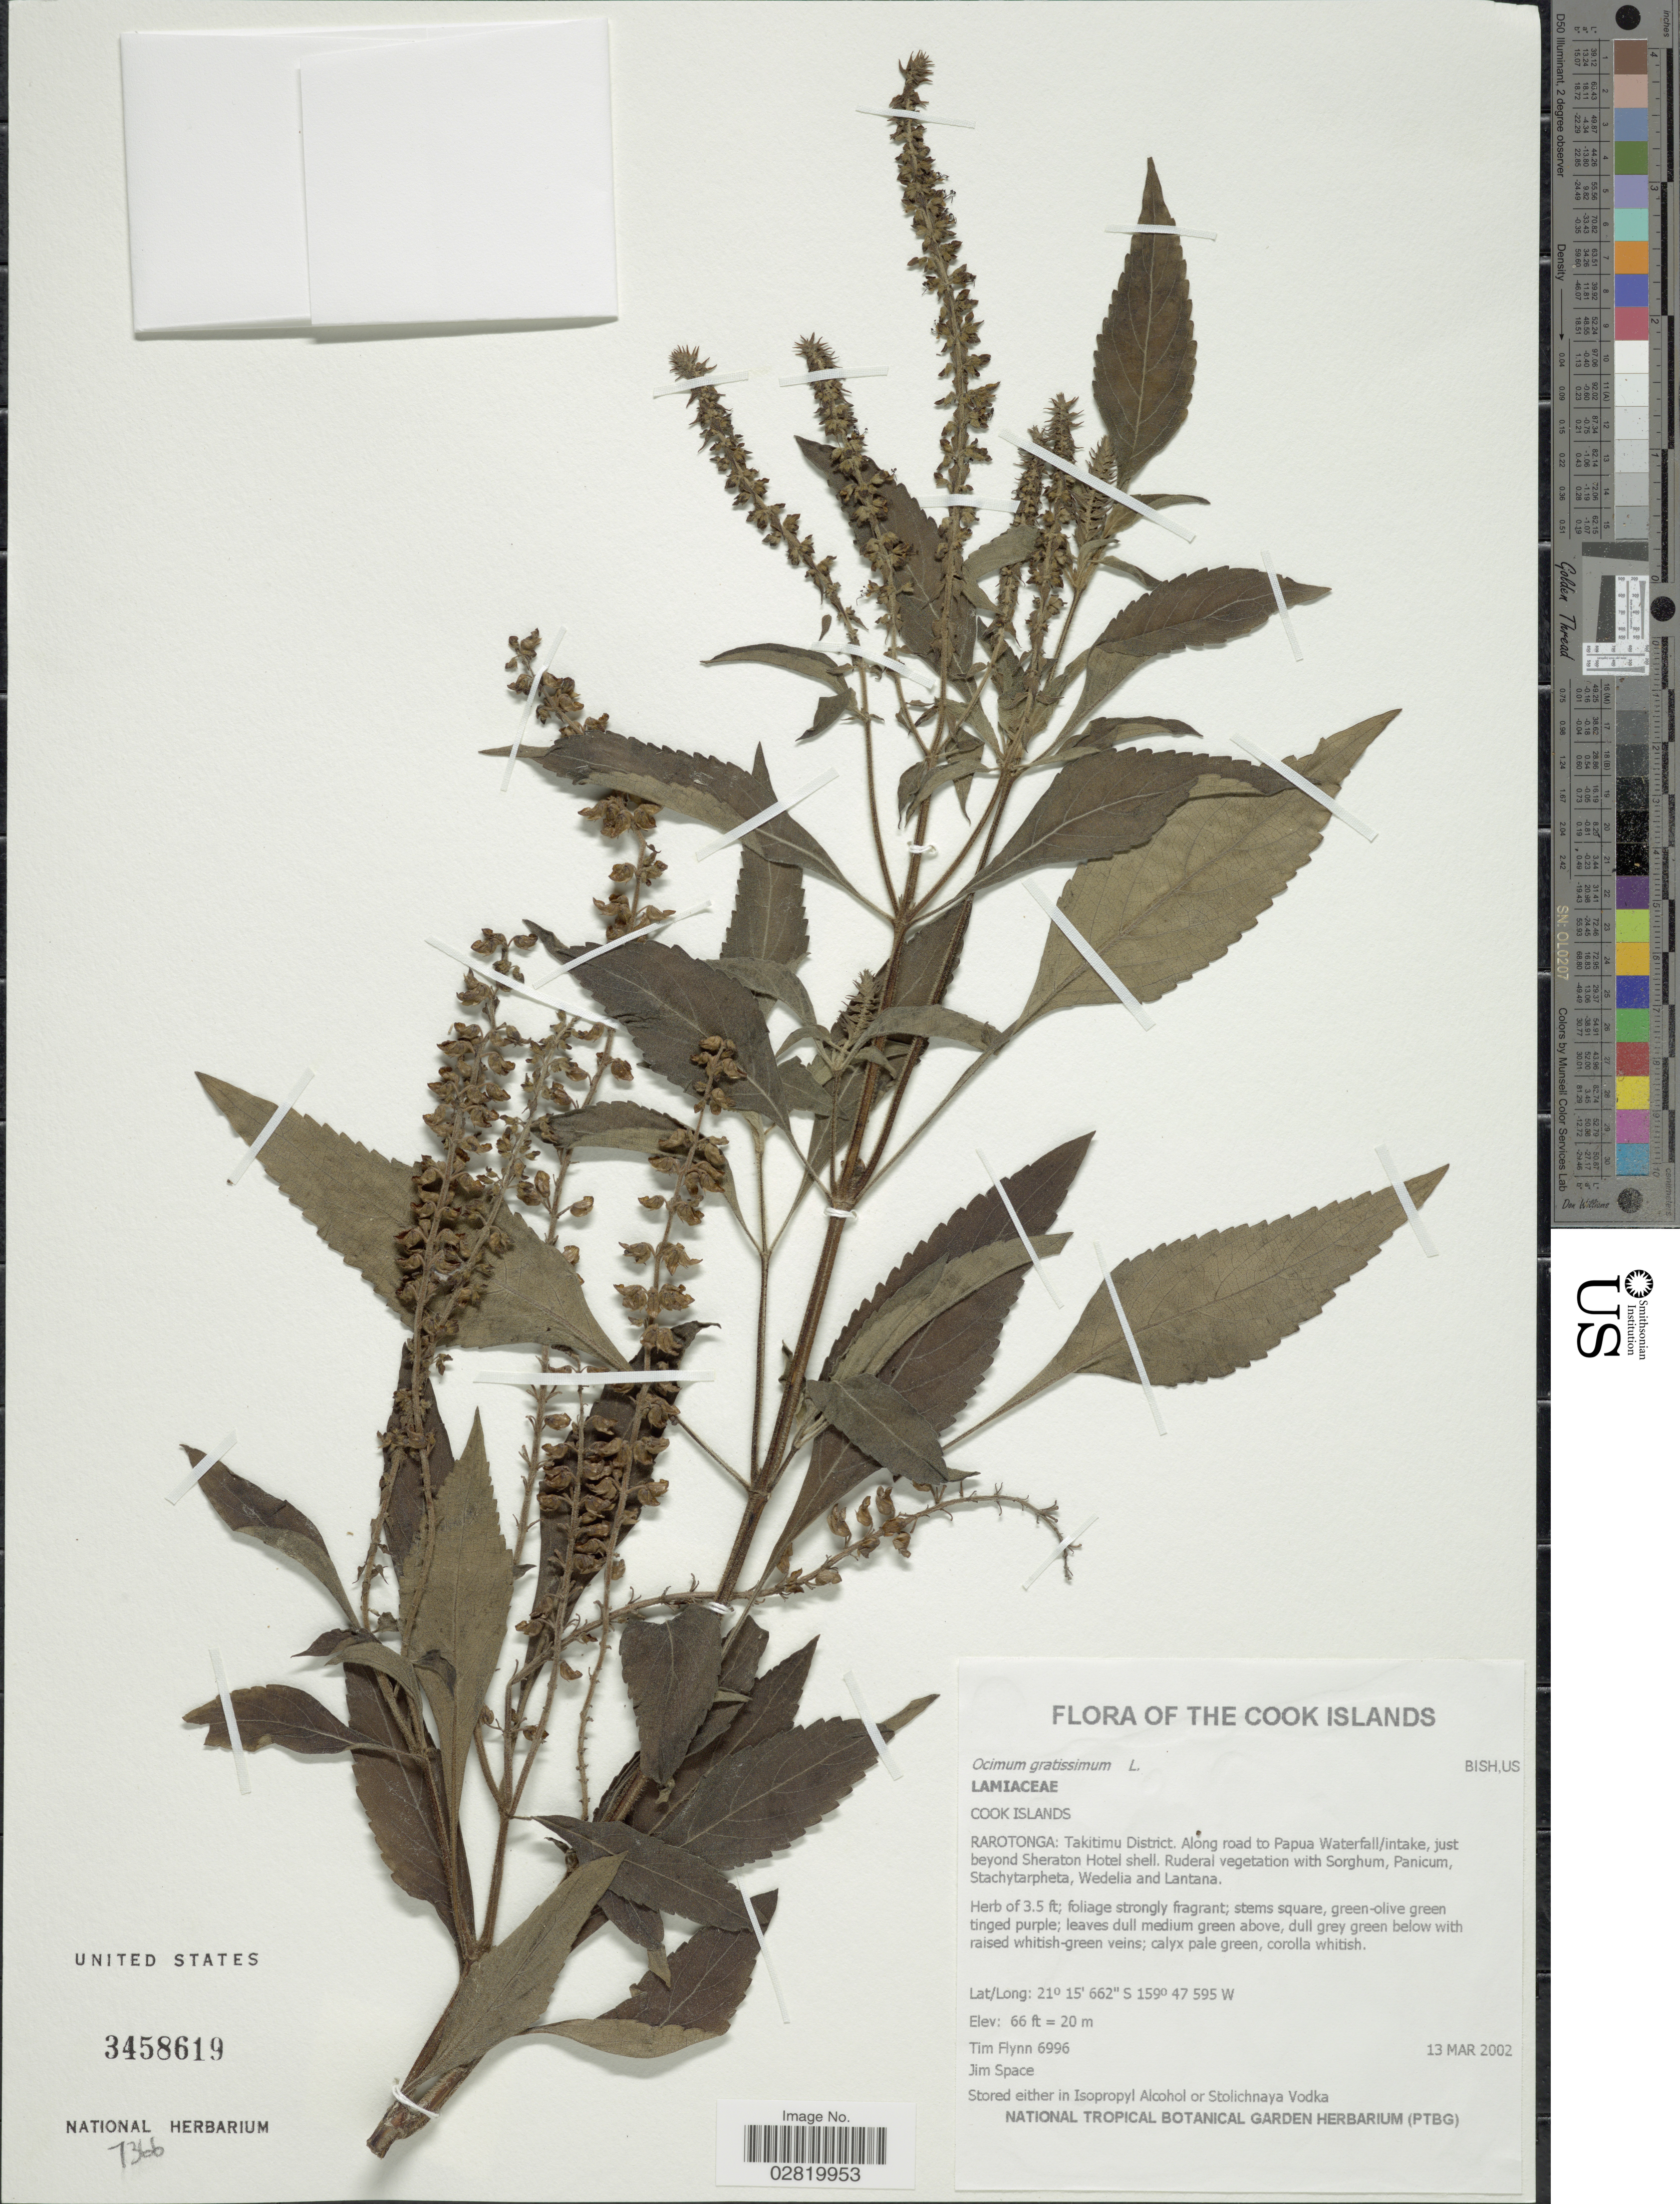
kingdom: Plantae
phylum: Tracheophyta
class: Magnoliopsida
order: Lamiales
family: Lamiaceae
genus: Ocimum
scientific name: Ocimum gratissimum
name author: L.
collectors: T. Flynn & J. Space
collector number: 6996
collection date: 2002-03-13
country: Cook Islands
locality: The Cook Islands, Rarotonga: Takitimu District, along road to Papua Waterfall/ intake, just beyond Sheraton Hotel shell.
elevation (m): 20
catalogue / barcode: US 3458619